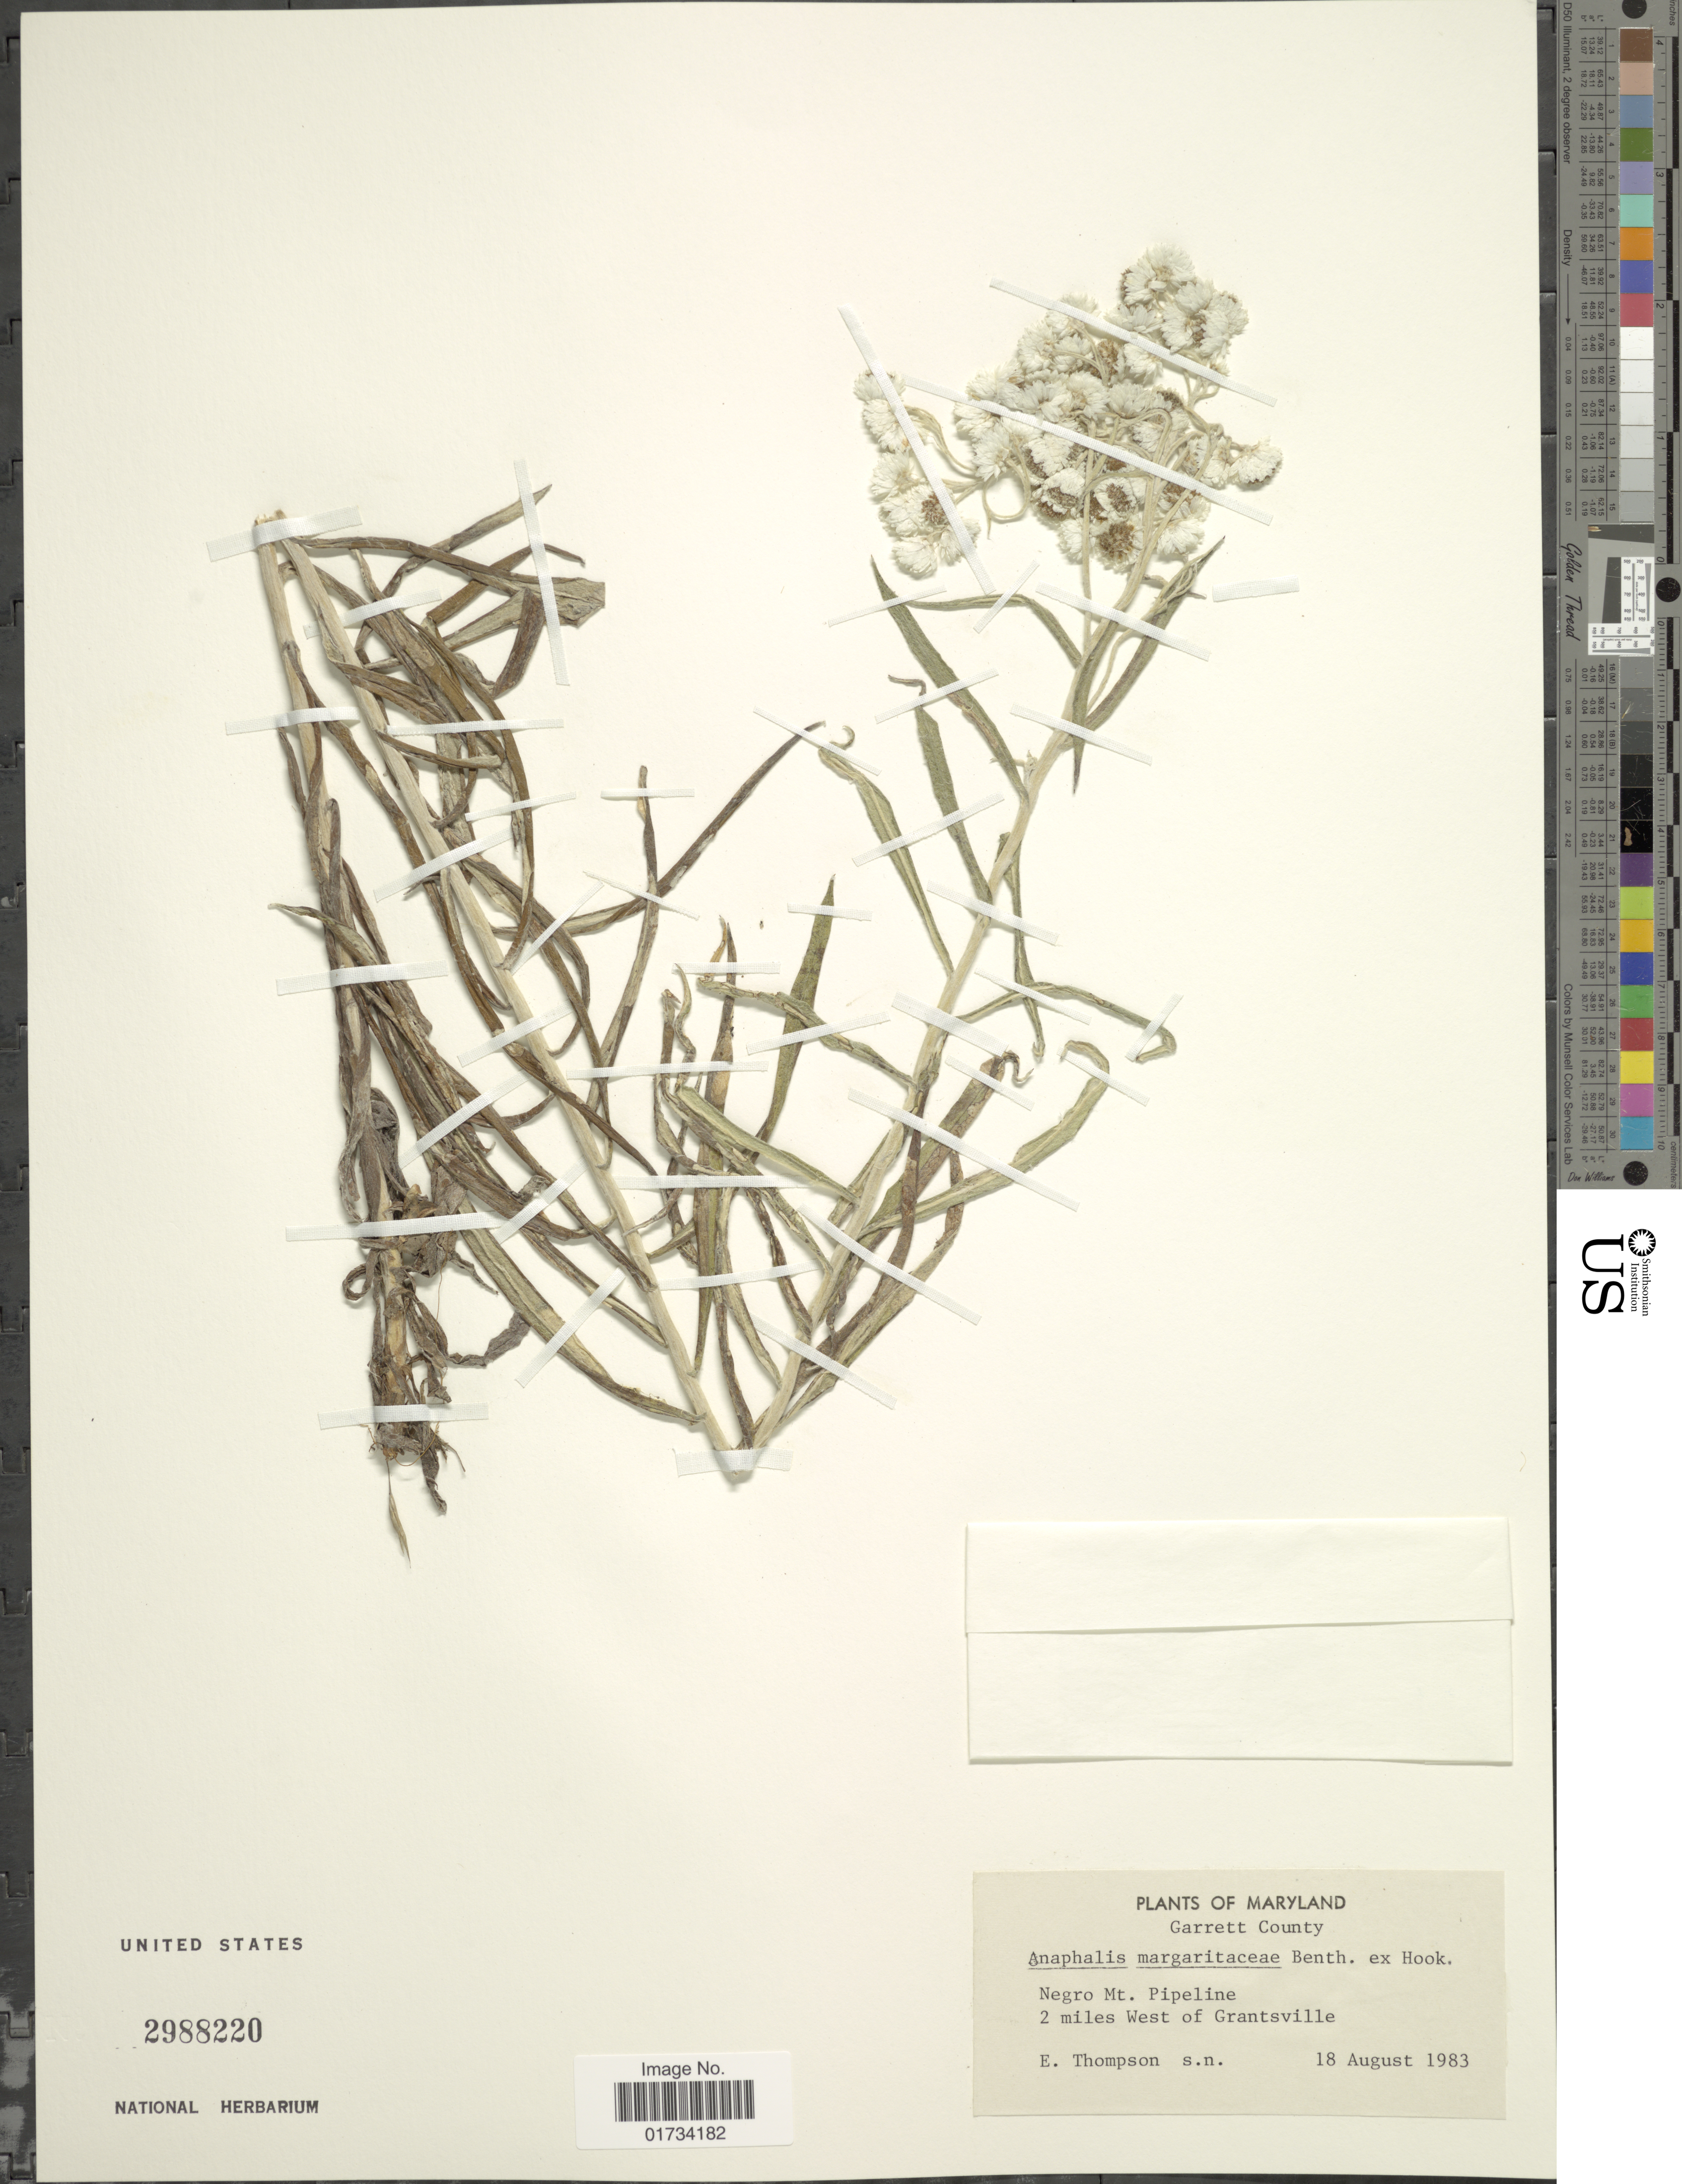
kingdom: Plantae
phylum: Tracheophyta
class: Magnoliopsida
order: Asterales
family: Asteraceae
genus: Anaphalis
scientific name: Anaphalis margaritacea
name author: (L.) Benth. & Hook. f.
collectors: E. Thompson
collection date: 1983-08-18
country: United States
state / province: Maryland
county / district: Garrett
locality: Garrett County, Negro Mt. Pipeline, 2 miles west of Gantsville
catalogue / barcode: US 2988220